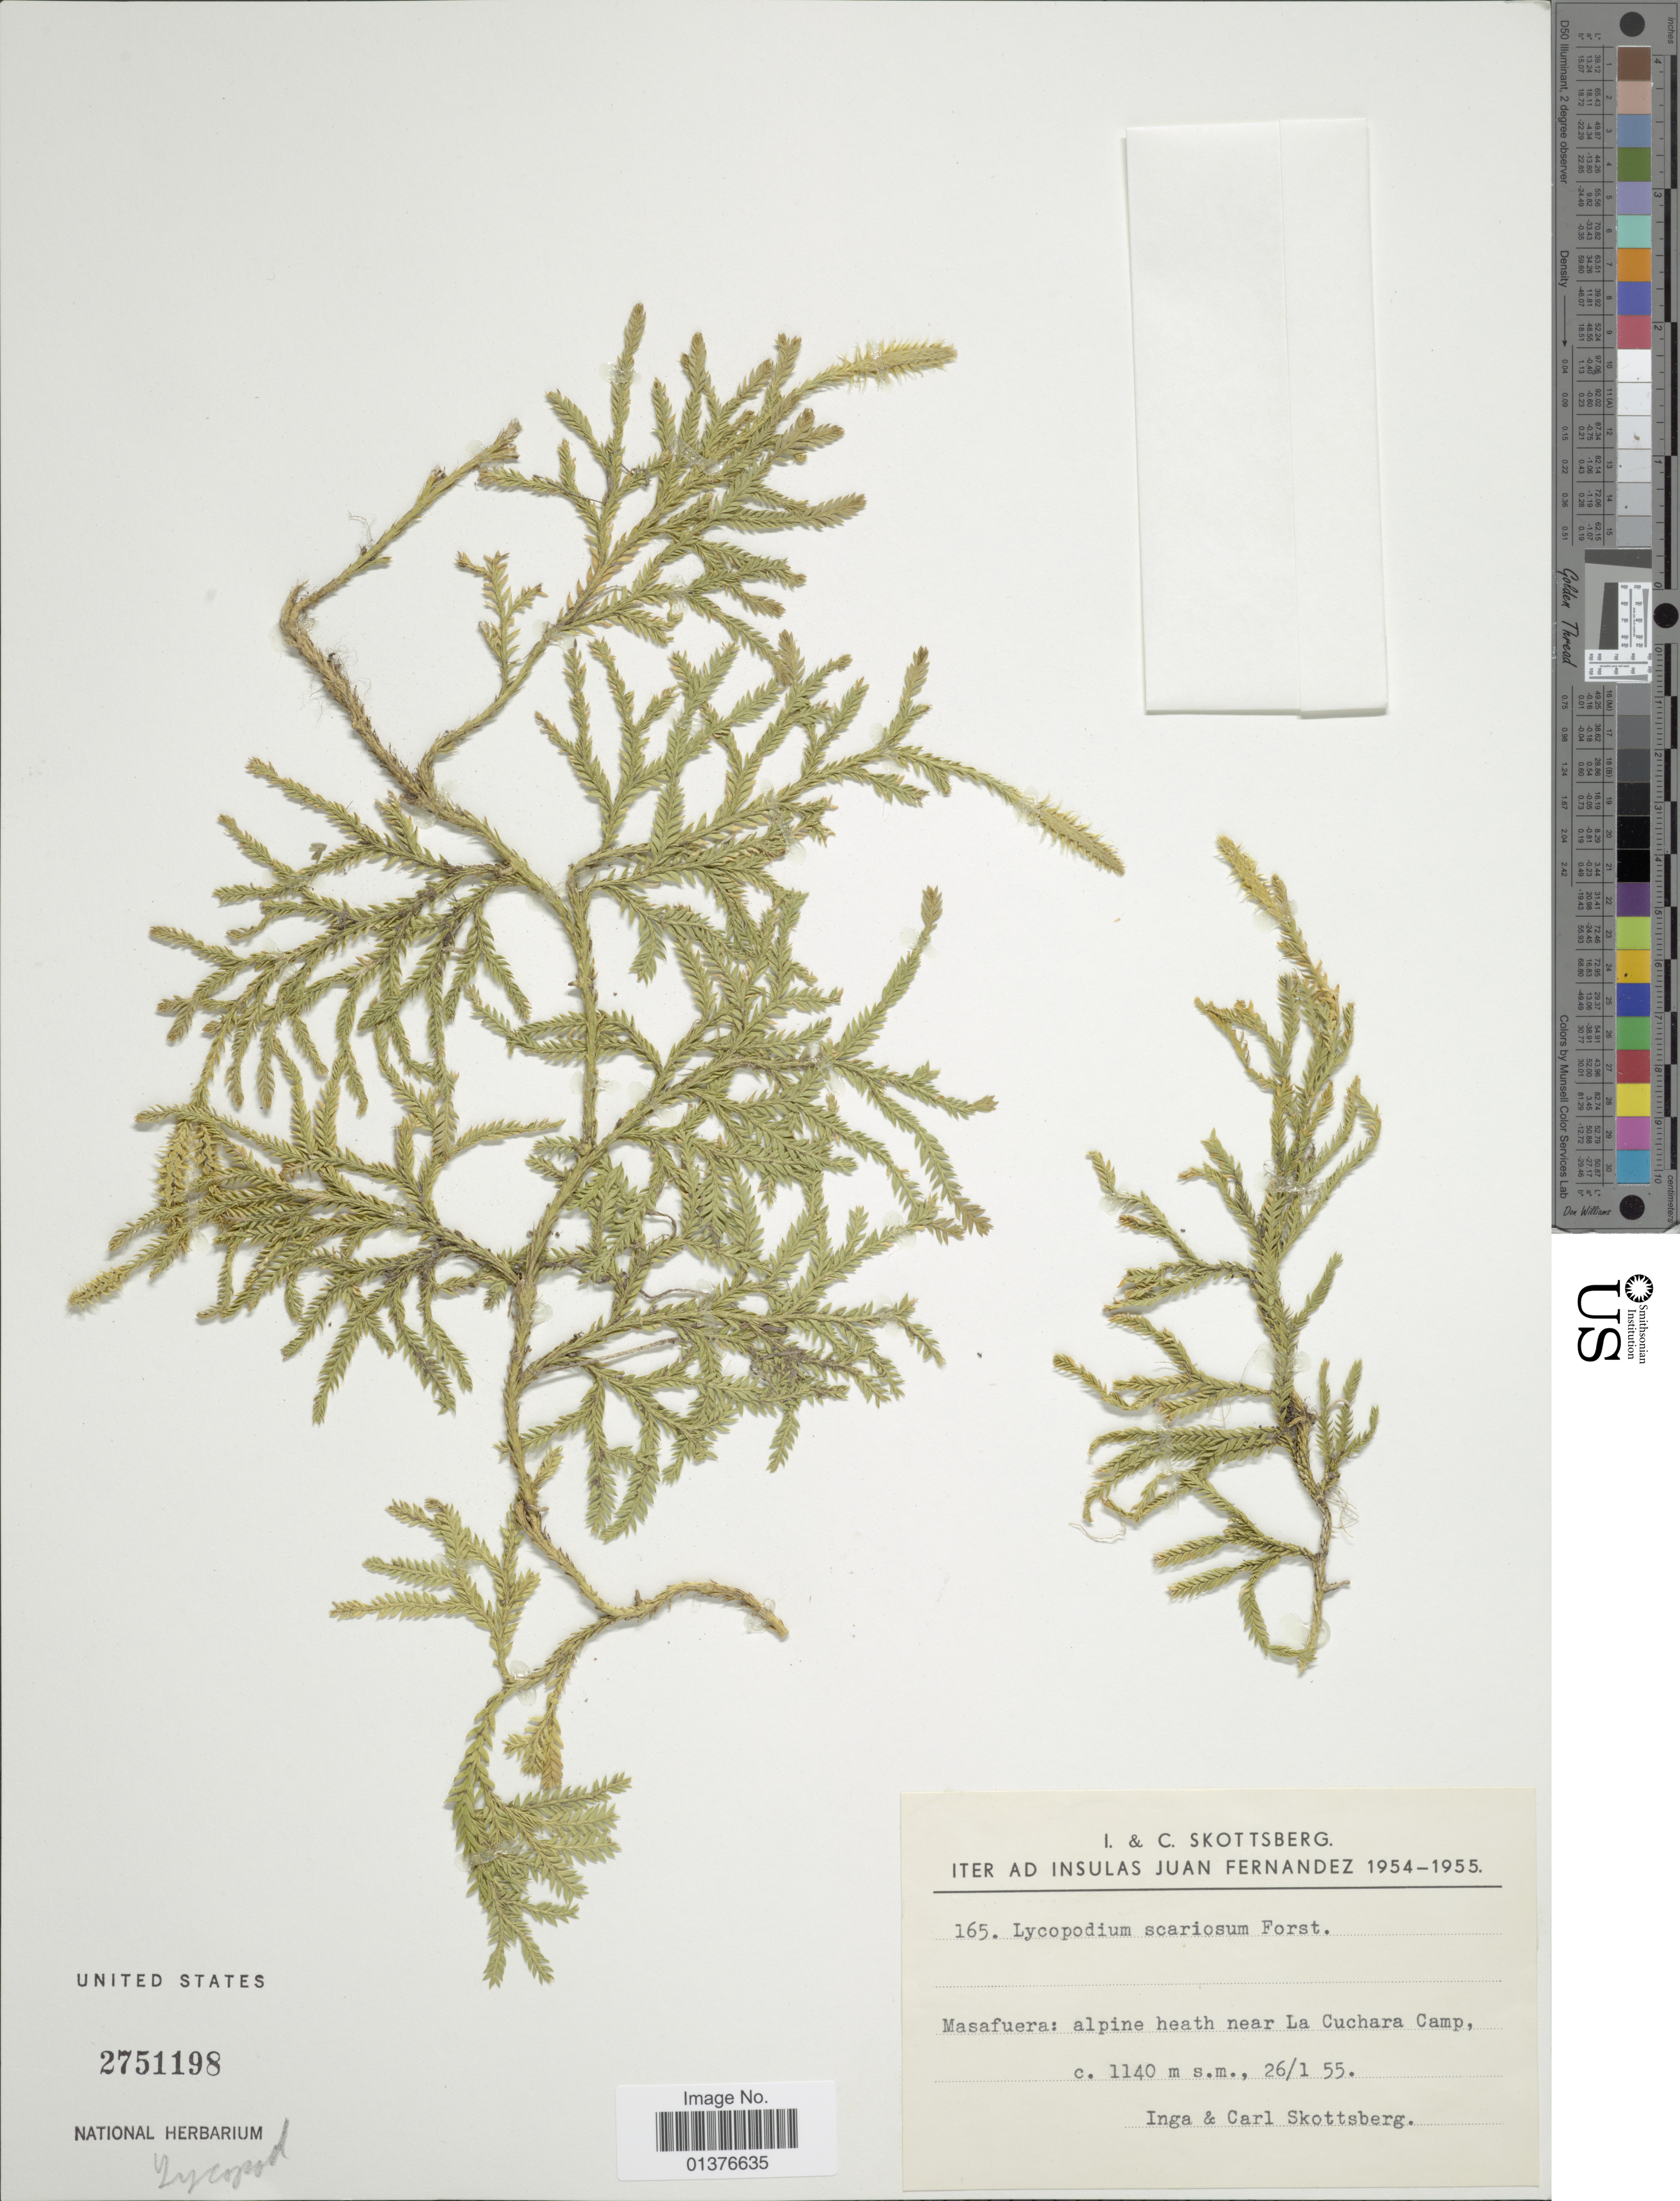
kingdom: Plantae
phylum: Tracheophyta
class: Lycopodiopsida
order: Lycopodiales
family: Lycopodiaceae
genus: Diphasium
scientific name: Diphasium jussiaei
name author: (Desv.) C. Presl ex Rothm.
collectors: I. Skottsberg & C. Skottsberg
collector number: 165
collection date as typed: Transcribed d/m/y: 26/1/55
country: Chile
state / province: Valparaíso (V)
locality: Insulas Juan Fernandez, Masafuera: alpine heath near La Cuchara Camp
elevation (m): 1140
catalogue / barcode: US 2751198